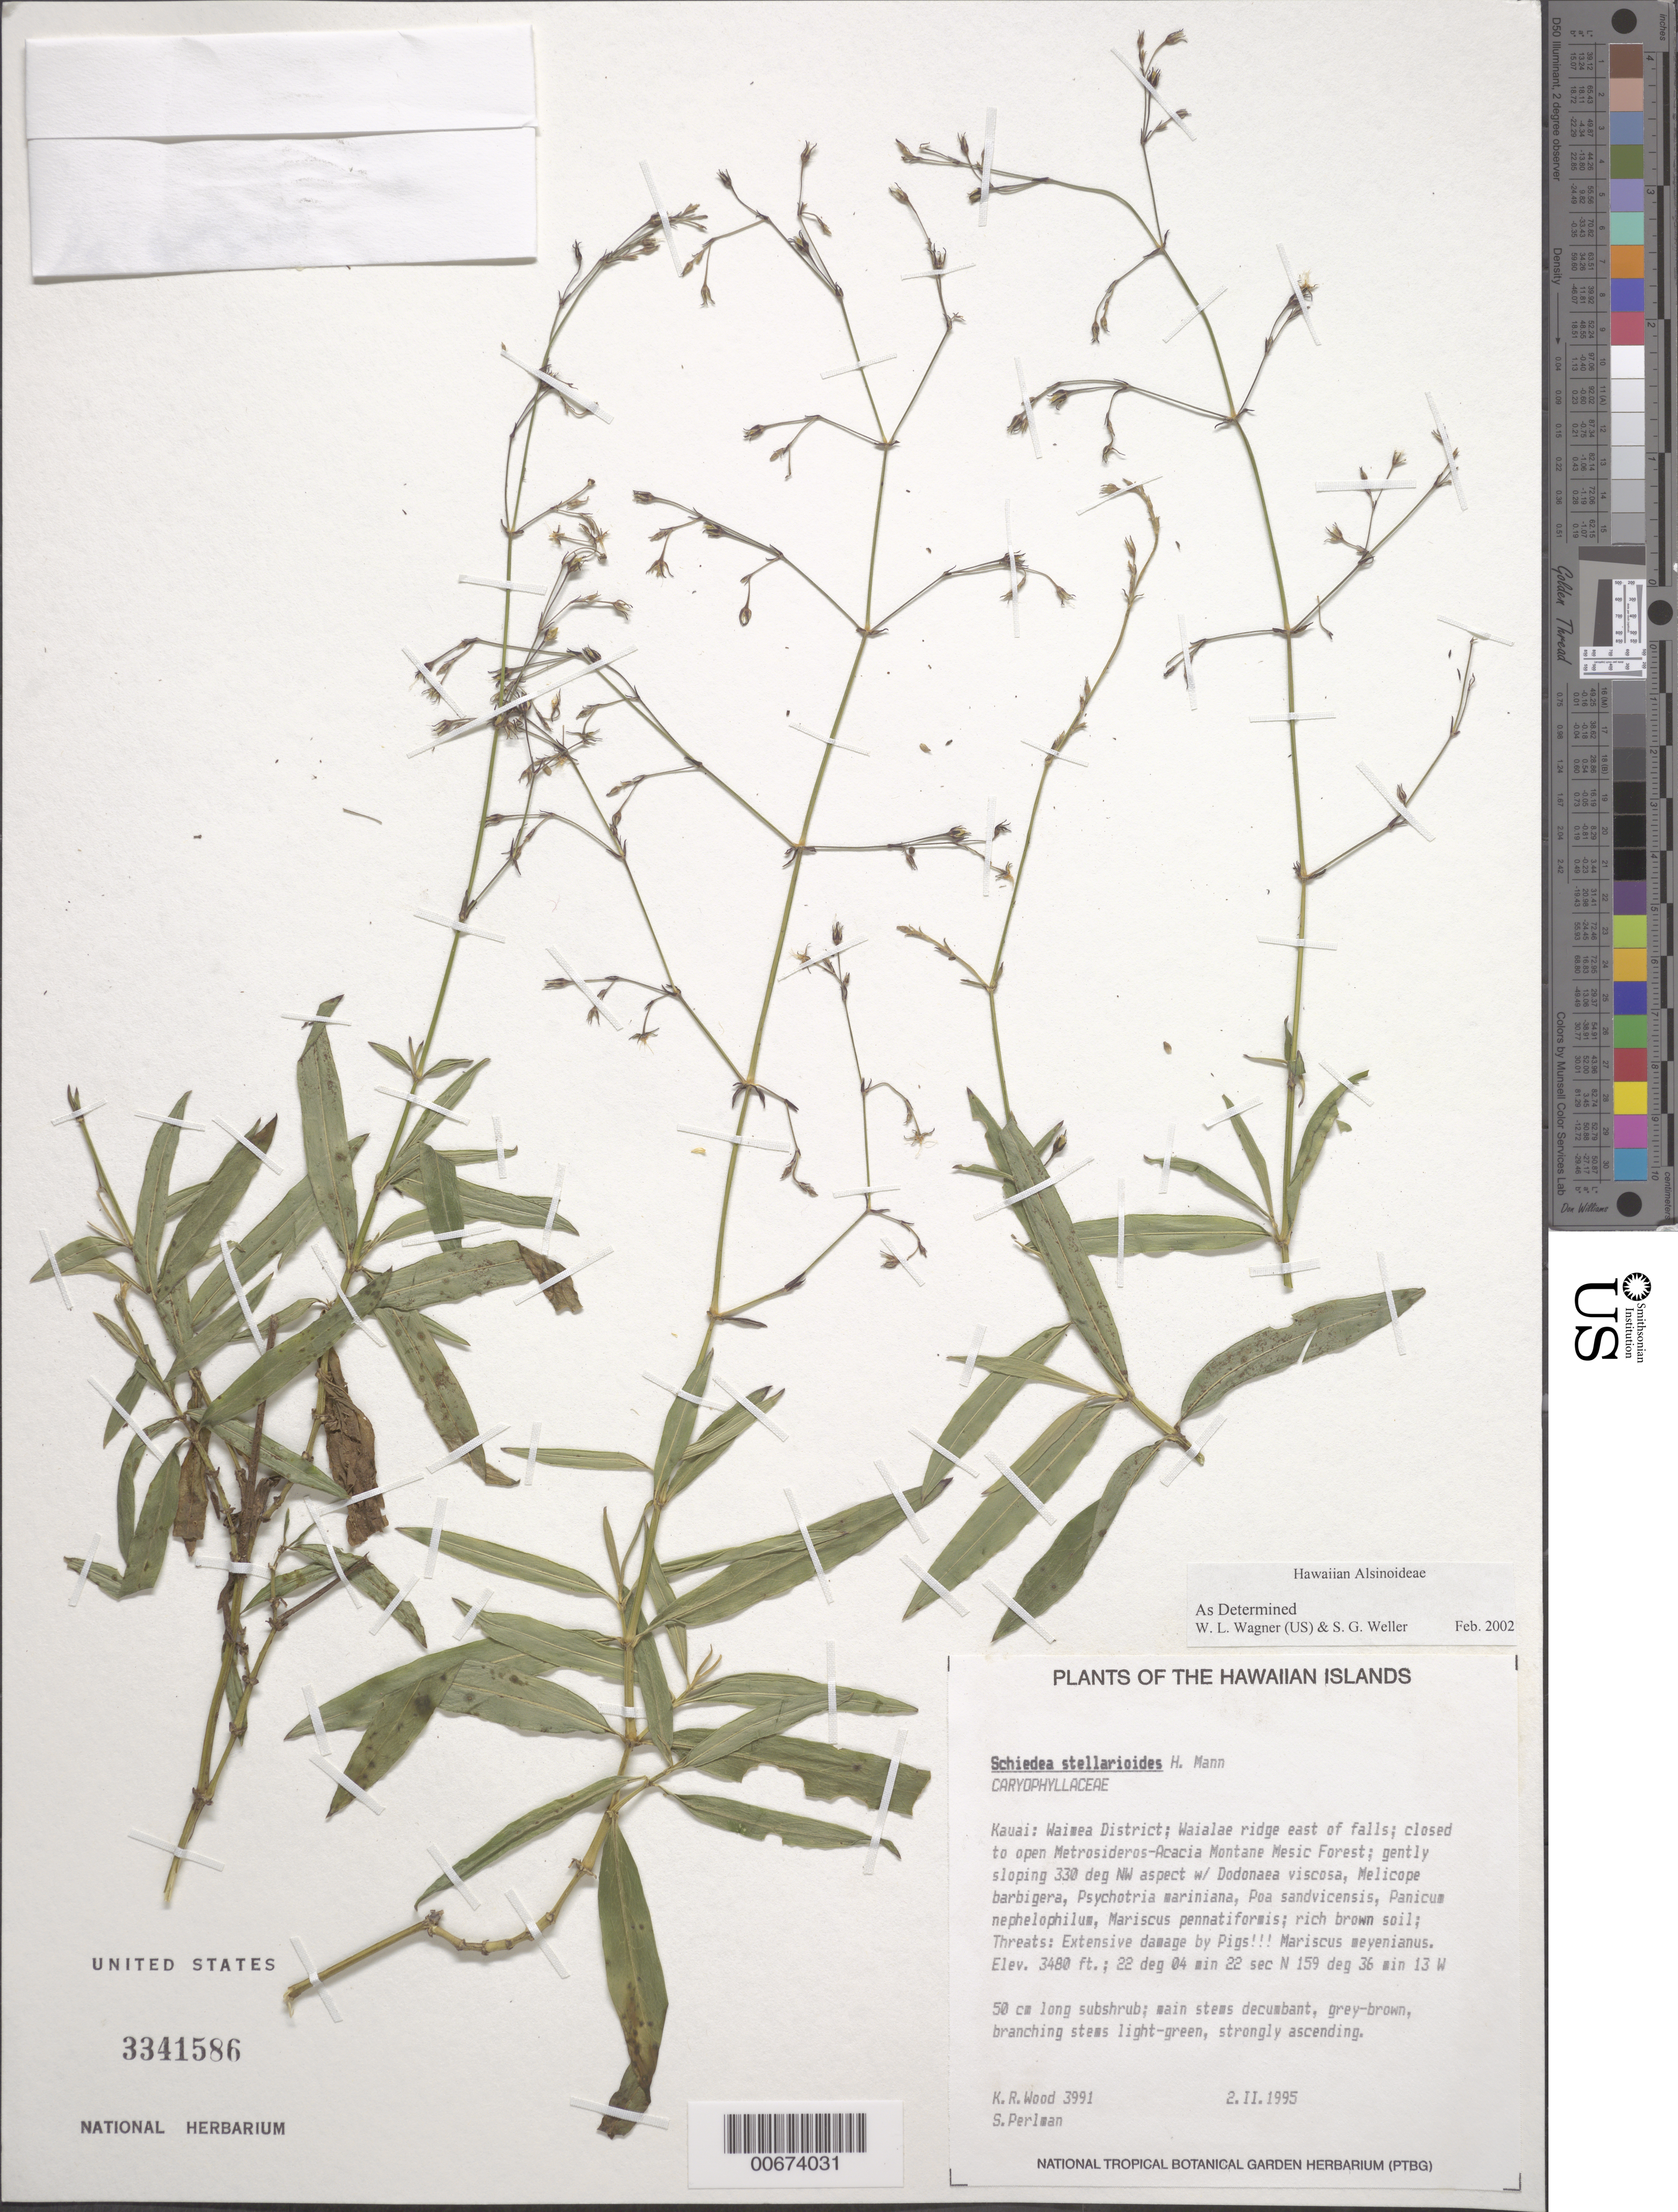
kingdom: Plantae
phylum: Tracheophyta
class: Magnoliopsida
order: Caryophyllales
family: Caryophyllaceae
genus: Schiedea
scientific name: Schiedea stellarioides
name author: H. Mann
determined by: Wagner, W. L.; Weller, Stephen G.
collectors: K. R. Wood & S. P. Perlman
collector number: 3991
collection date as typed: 2 Feb 1995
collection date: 1995-02-02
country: United States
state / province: Hawaii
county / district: Kauai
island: Kaua'i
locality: Waimea District, Waialae ridge E of falls.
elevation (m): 1061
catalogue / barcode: US 3341586